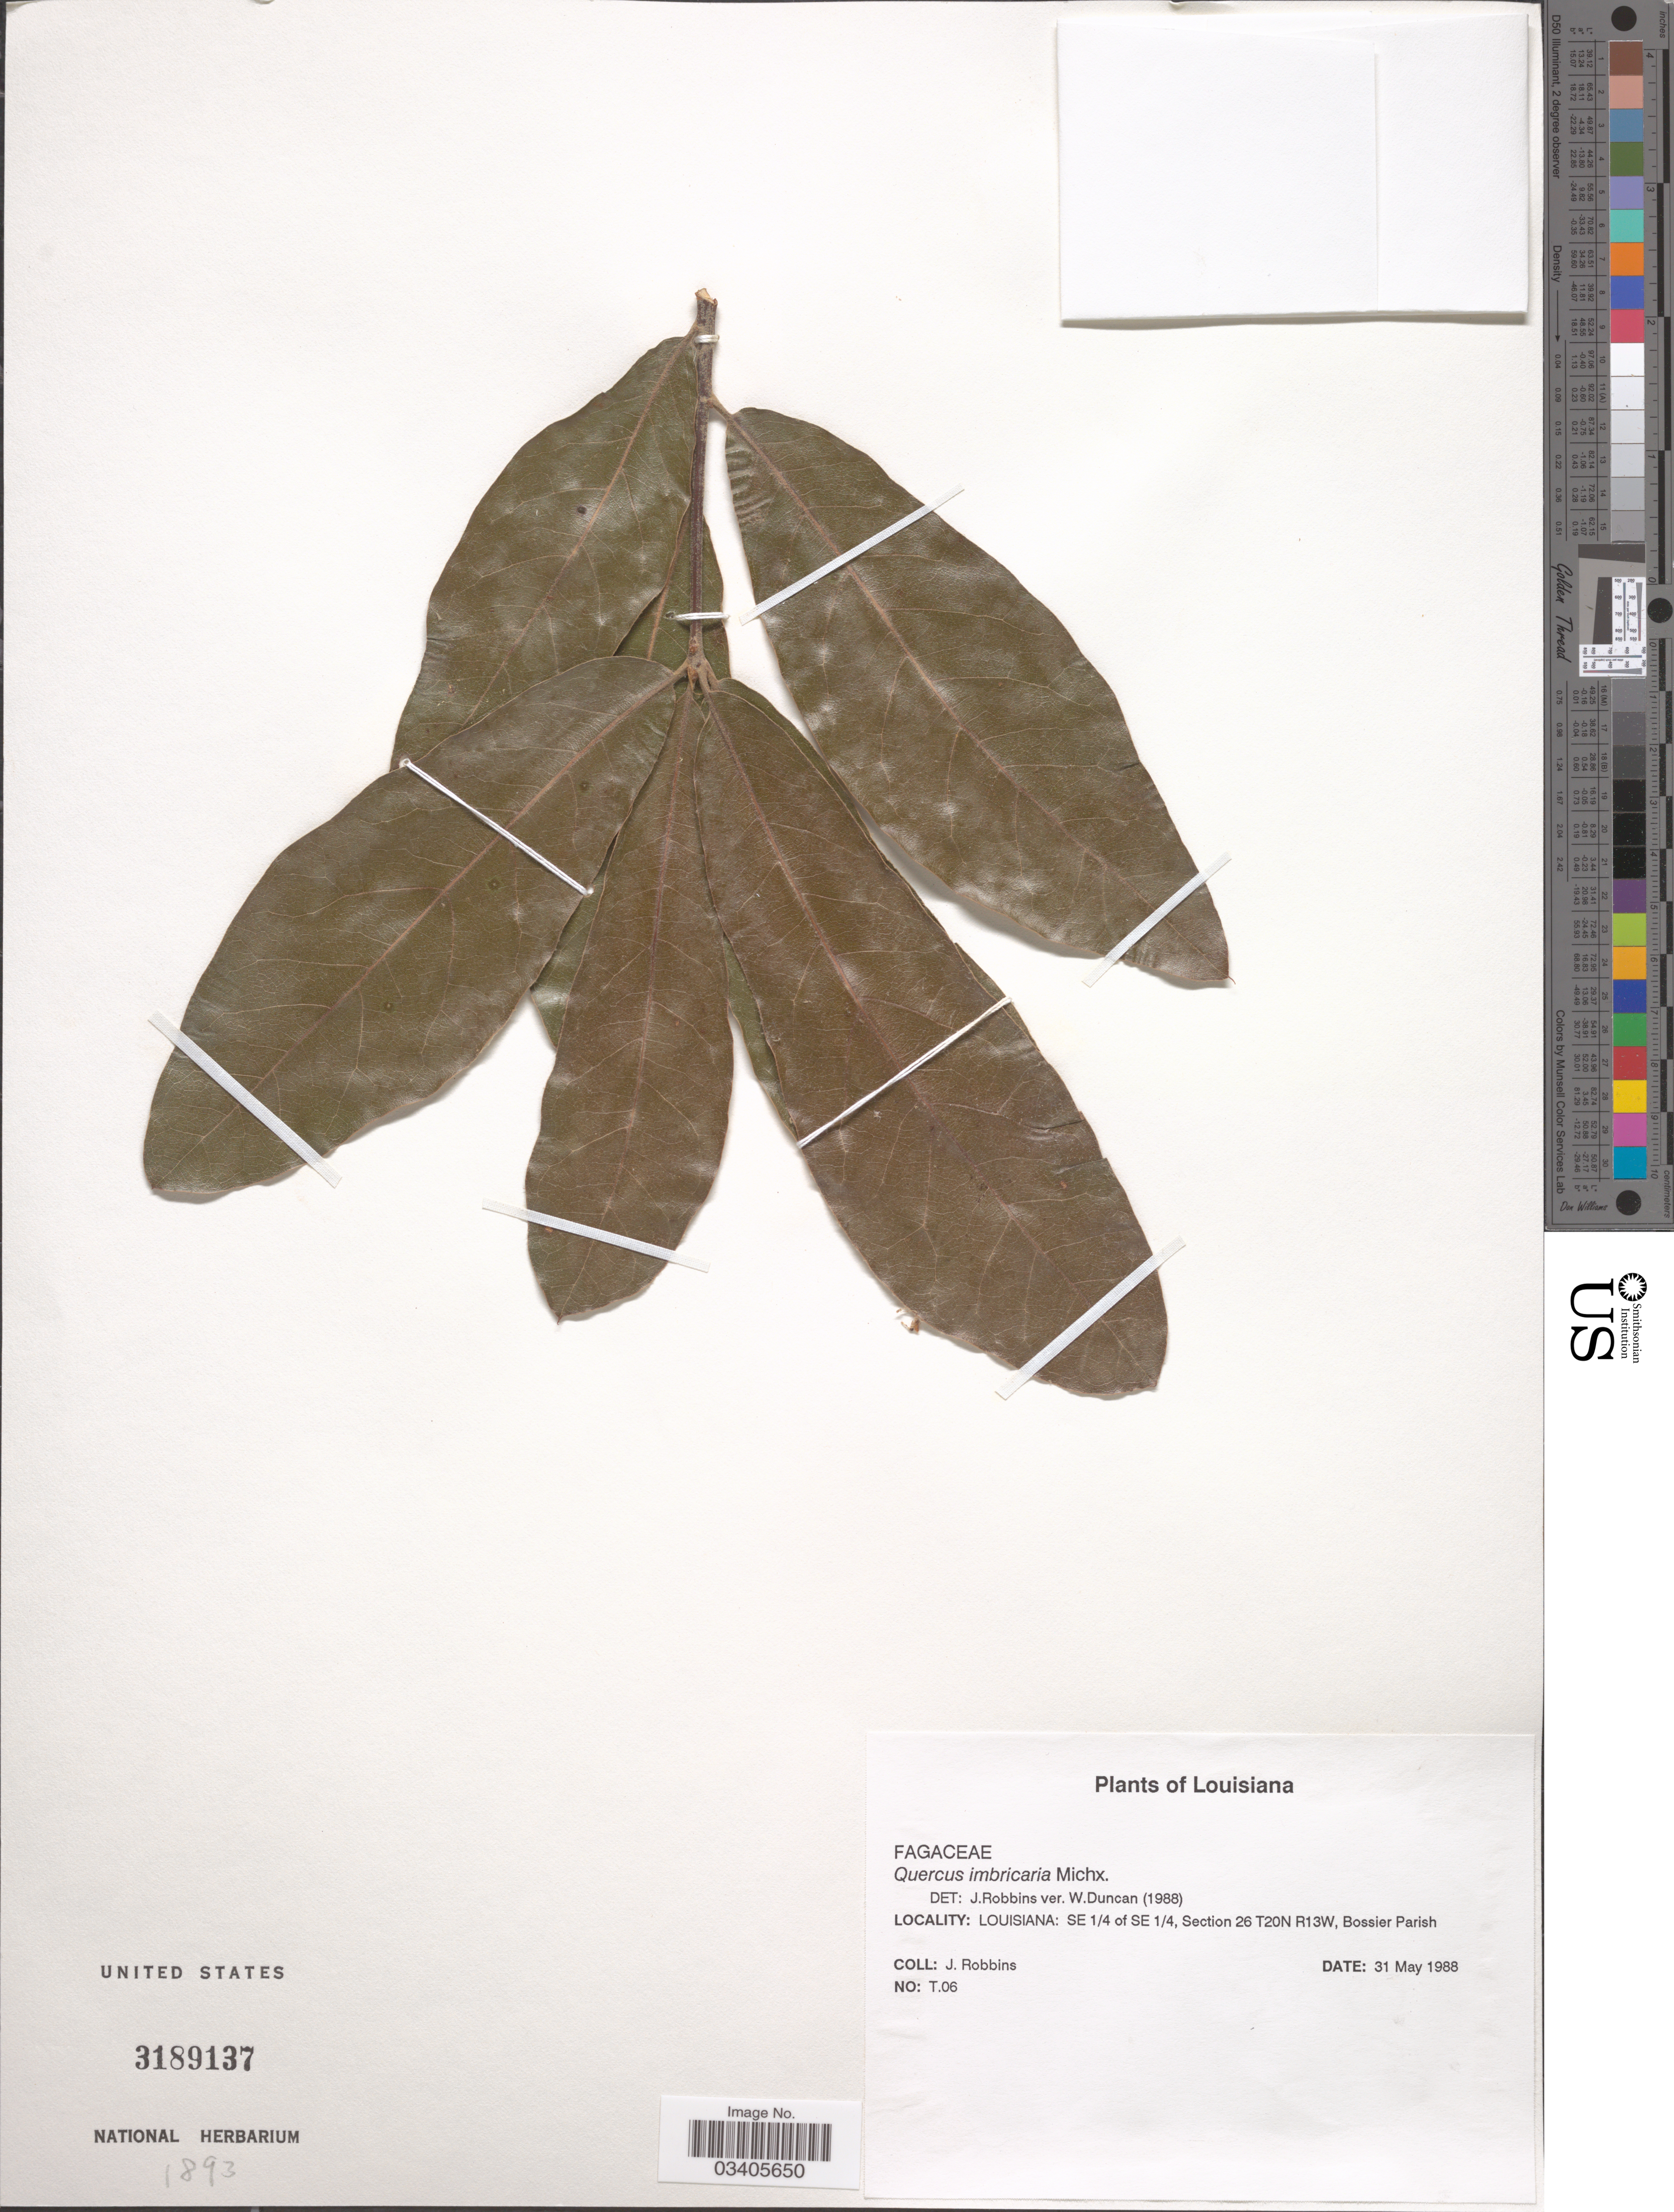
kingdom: Plantae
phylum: Tracheophyta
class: Magnoliopsida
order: Fagales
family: Fagaceae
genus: Quercus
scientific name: Quercus imbricaria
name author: Michx.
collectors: J. W. Robbins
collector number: T.06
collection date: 1988-05-31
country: United States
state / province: Louisiana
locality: SE 1/4 of SE 1/4, Section 26 T20N R13W, Bossier Parish.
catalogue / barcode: US 3189137